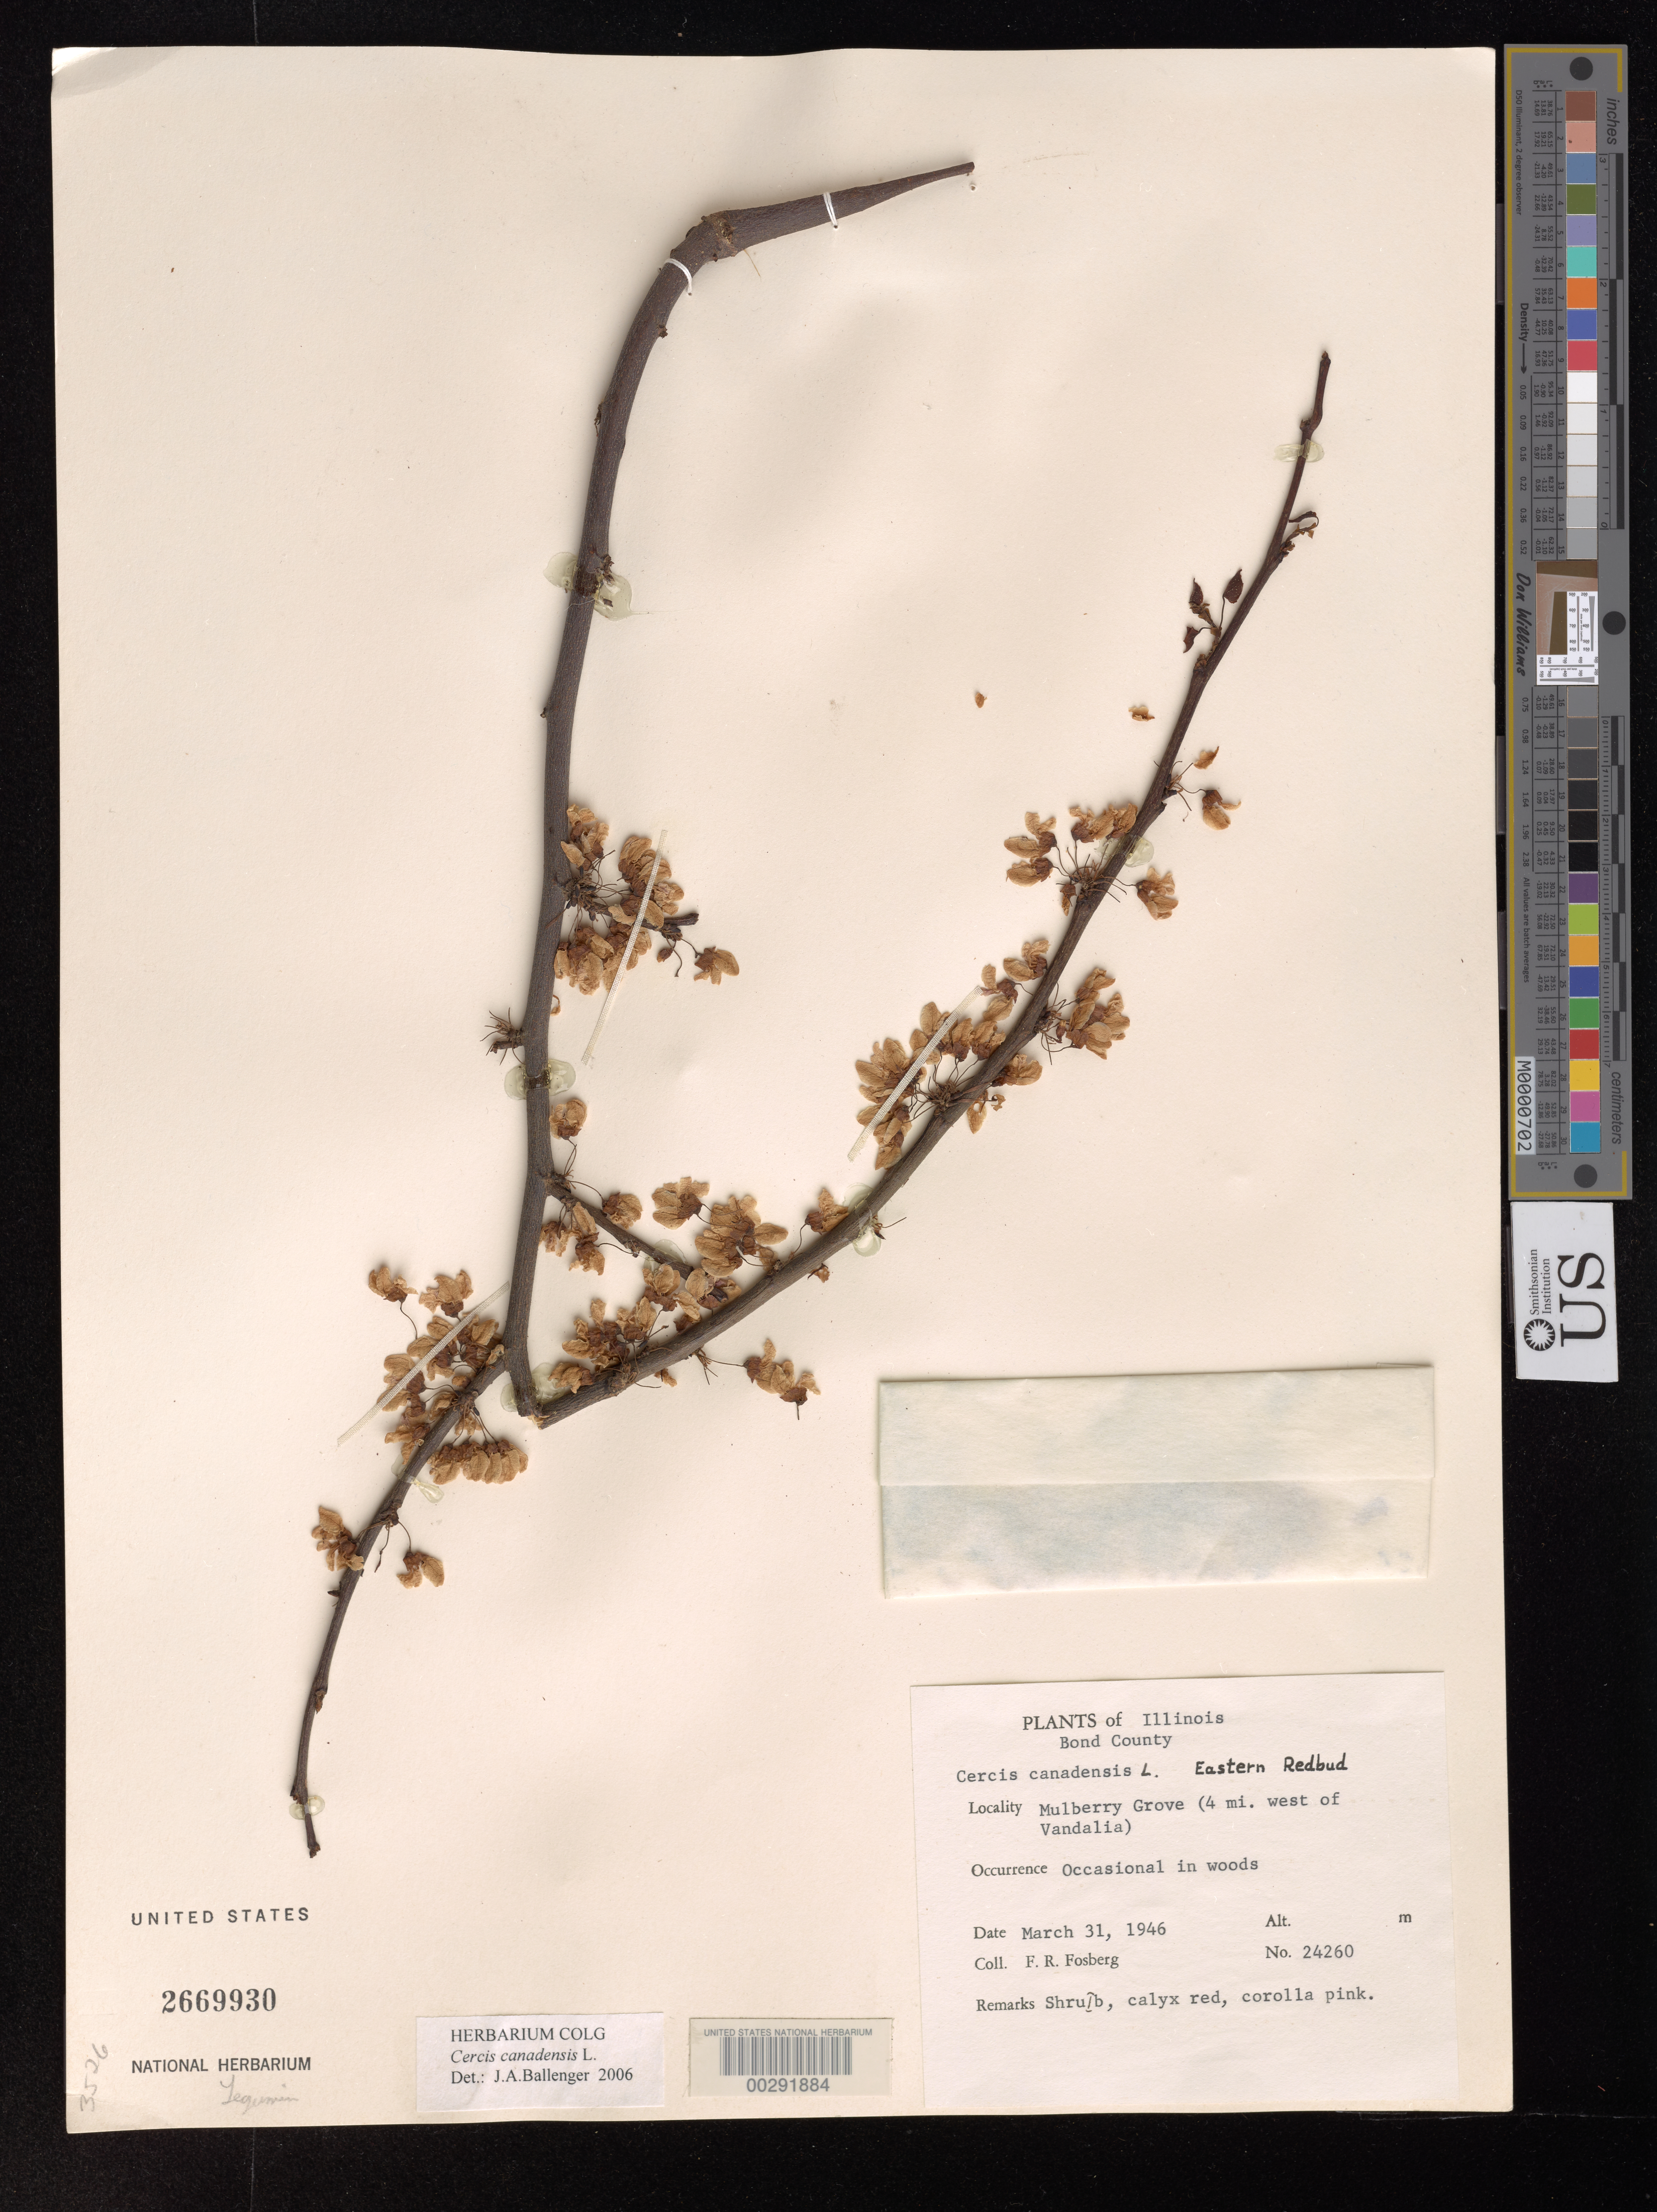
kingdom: Plantae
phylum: Tracheophyta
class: Magnoliopsida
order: Fabales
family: Fabaceae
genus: Cercis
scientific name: Cercis canadensis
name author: L.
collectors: F. R. Fosberg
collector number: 24260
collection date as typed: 31 Mar 1946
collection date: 1946-03-31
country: United States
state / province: Illinois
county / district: Bond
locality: Mulberry grove, 4 mi w of vandalia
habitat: In woods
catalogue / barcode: US 2669930